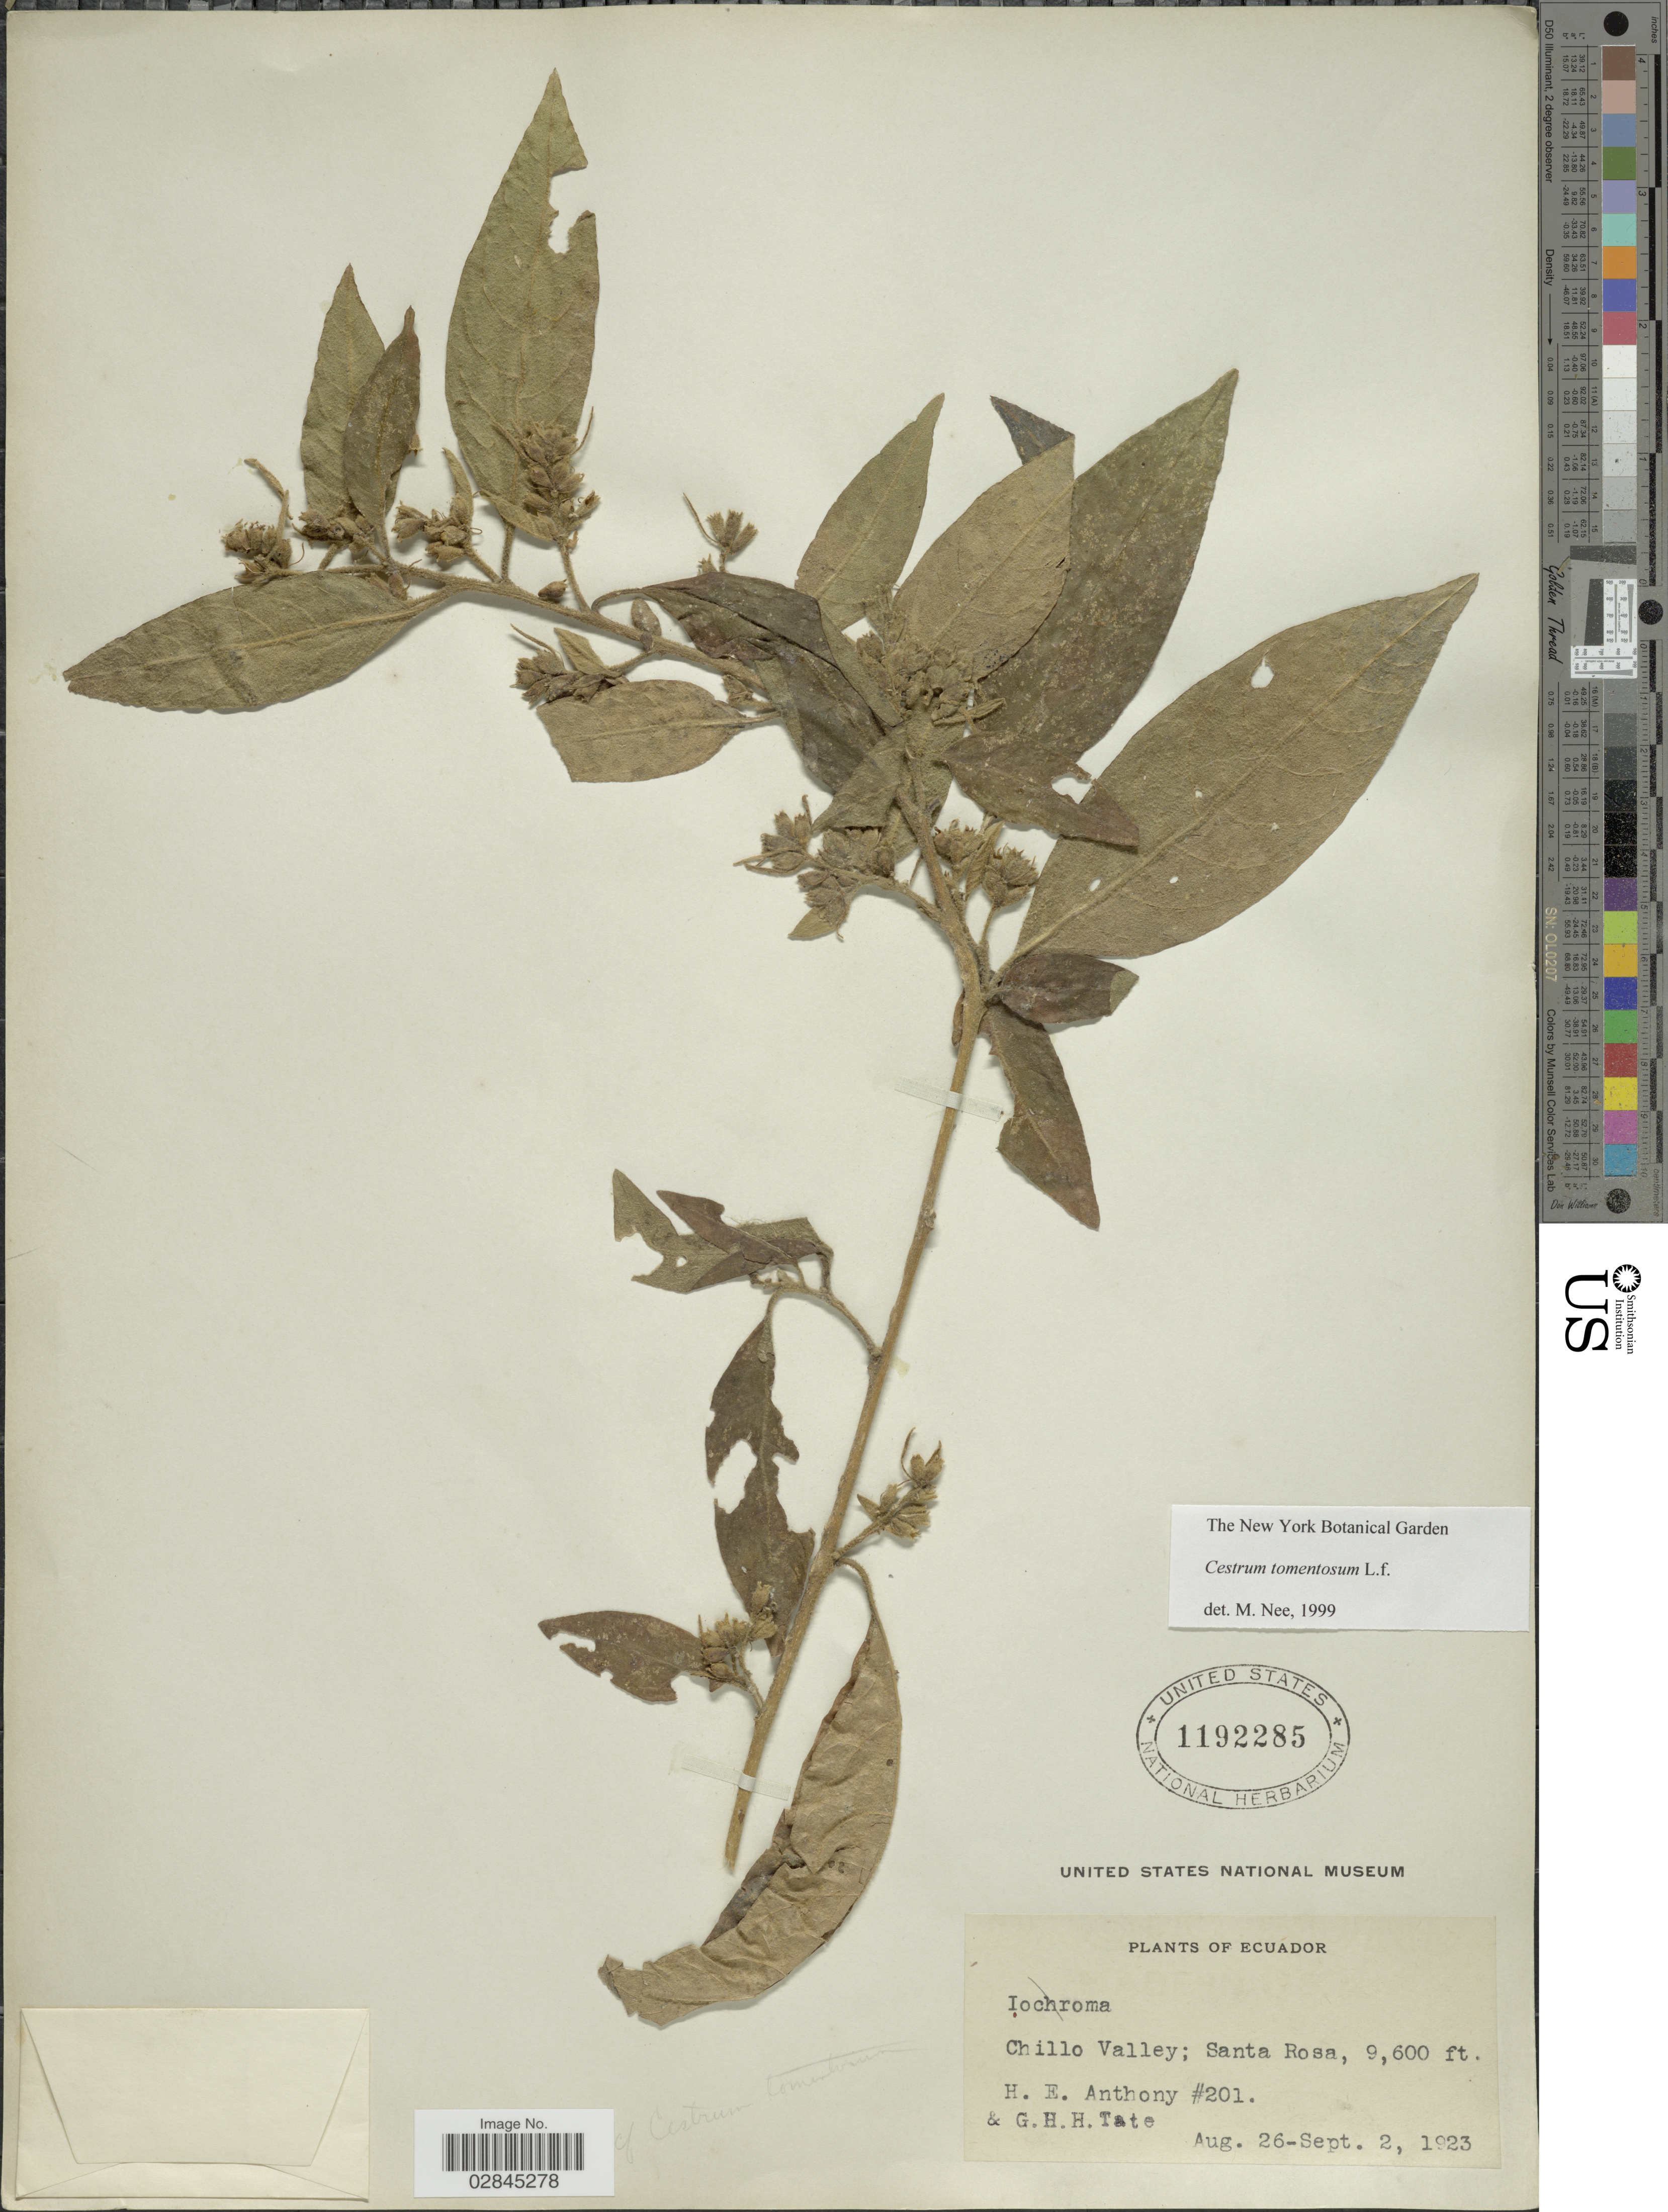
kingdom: Plantae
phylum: Tracheophyta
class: Magnoliopsida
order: Solanales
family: Solanaceae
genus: Cestrum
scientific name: Cestrum tomentosum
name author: L. f.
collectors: H. E. Anthony & G. H. H.Tate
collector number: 201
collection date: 1923-08-26/1923-09-02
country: Ecuador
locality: Chillo Valley; Santa Rosa.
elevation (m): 2926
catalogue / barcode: US 1192285